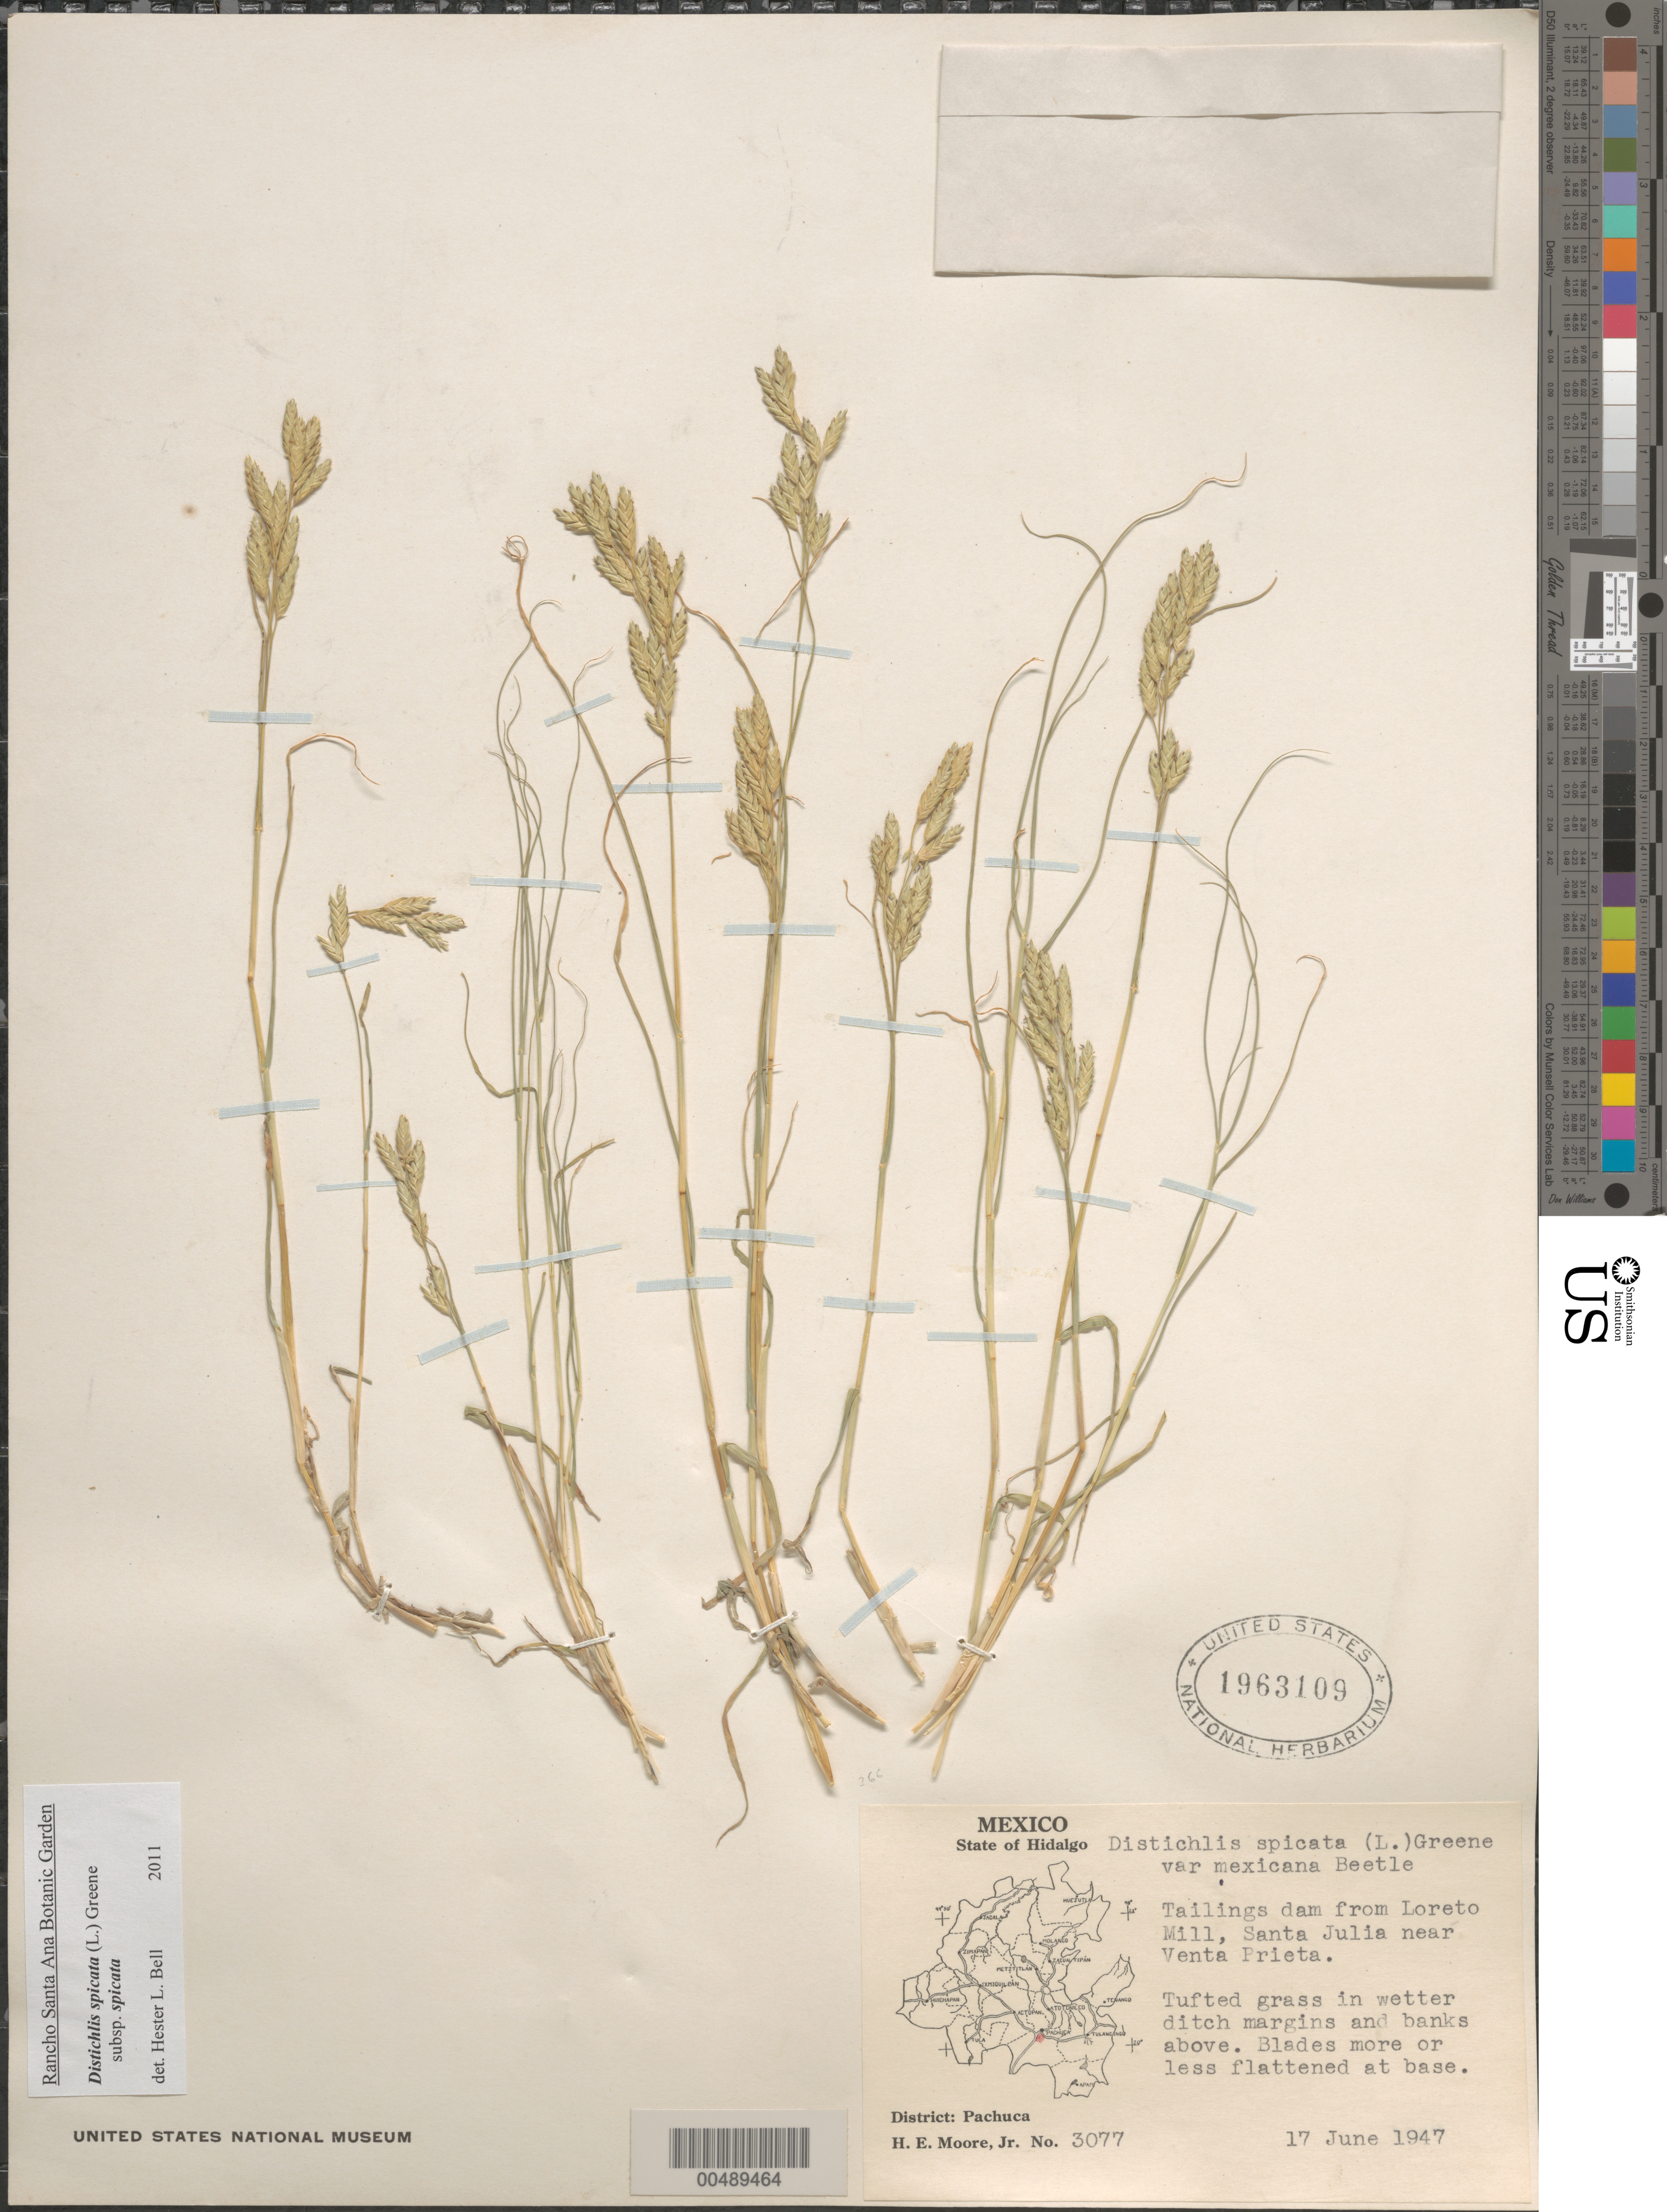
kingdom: Plantae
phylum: Tracheophyta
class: Liliopsida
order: Poales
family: Poaceae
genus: Distichlis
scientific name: Distichlis spicata subsp. spicata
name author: (L.) Greene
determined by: Bell, H. L.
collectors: H. E. Moore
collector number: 3077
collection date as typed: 17 Jun 1947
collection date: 1947-06-17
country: Mexico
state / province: Hidalgo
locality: Tailings dam from Loreto Mill, Santa Julia near Venta Prieta, Pachuca Dist.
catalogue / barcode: US 1963109